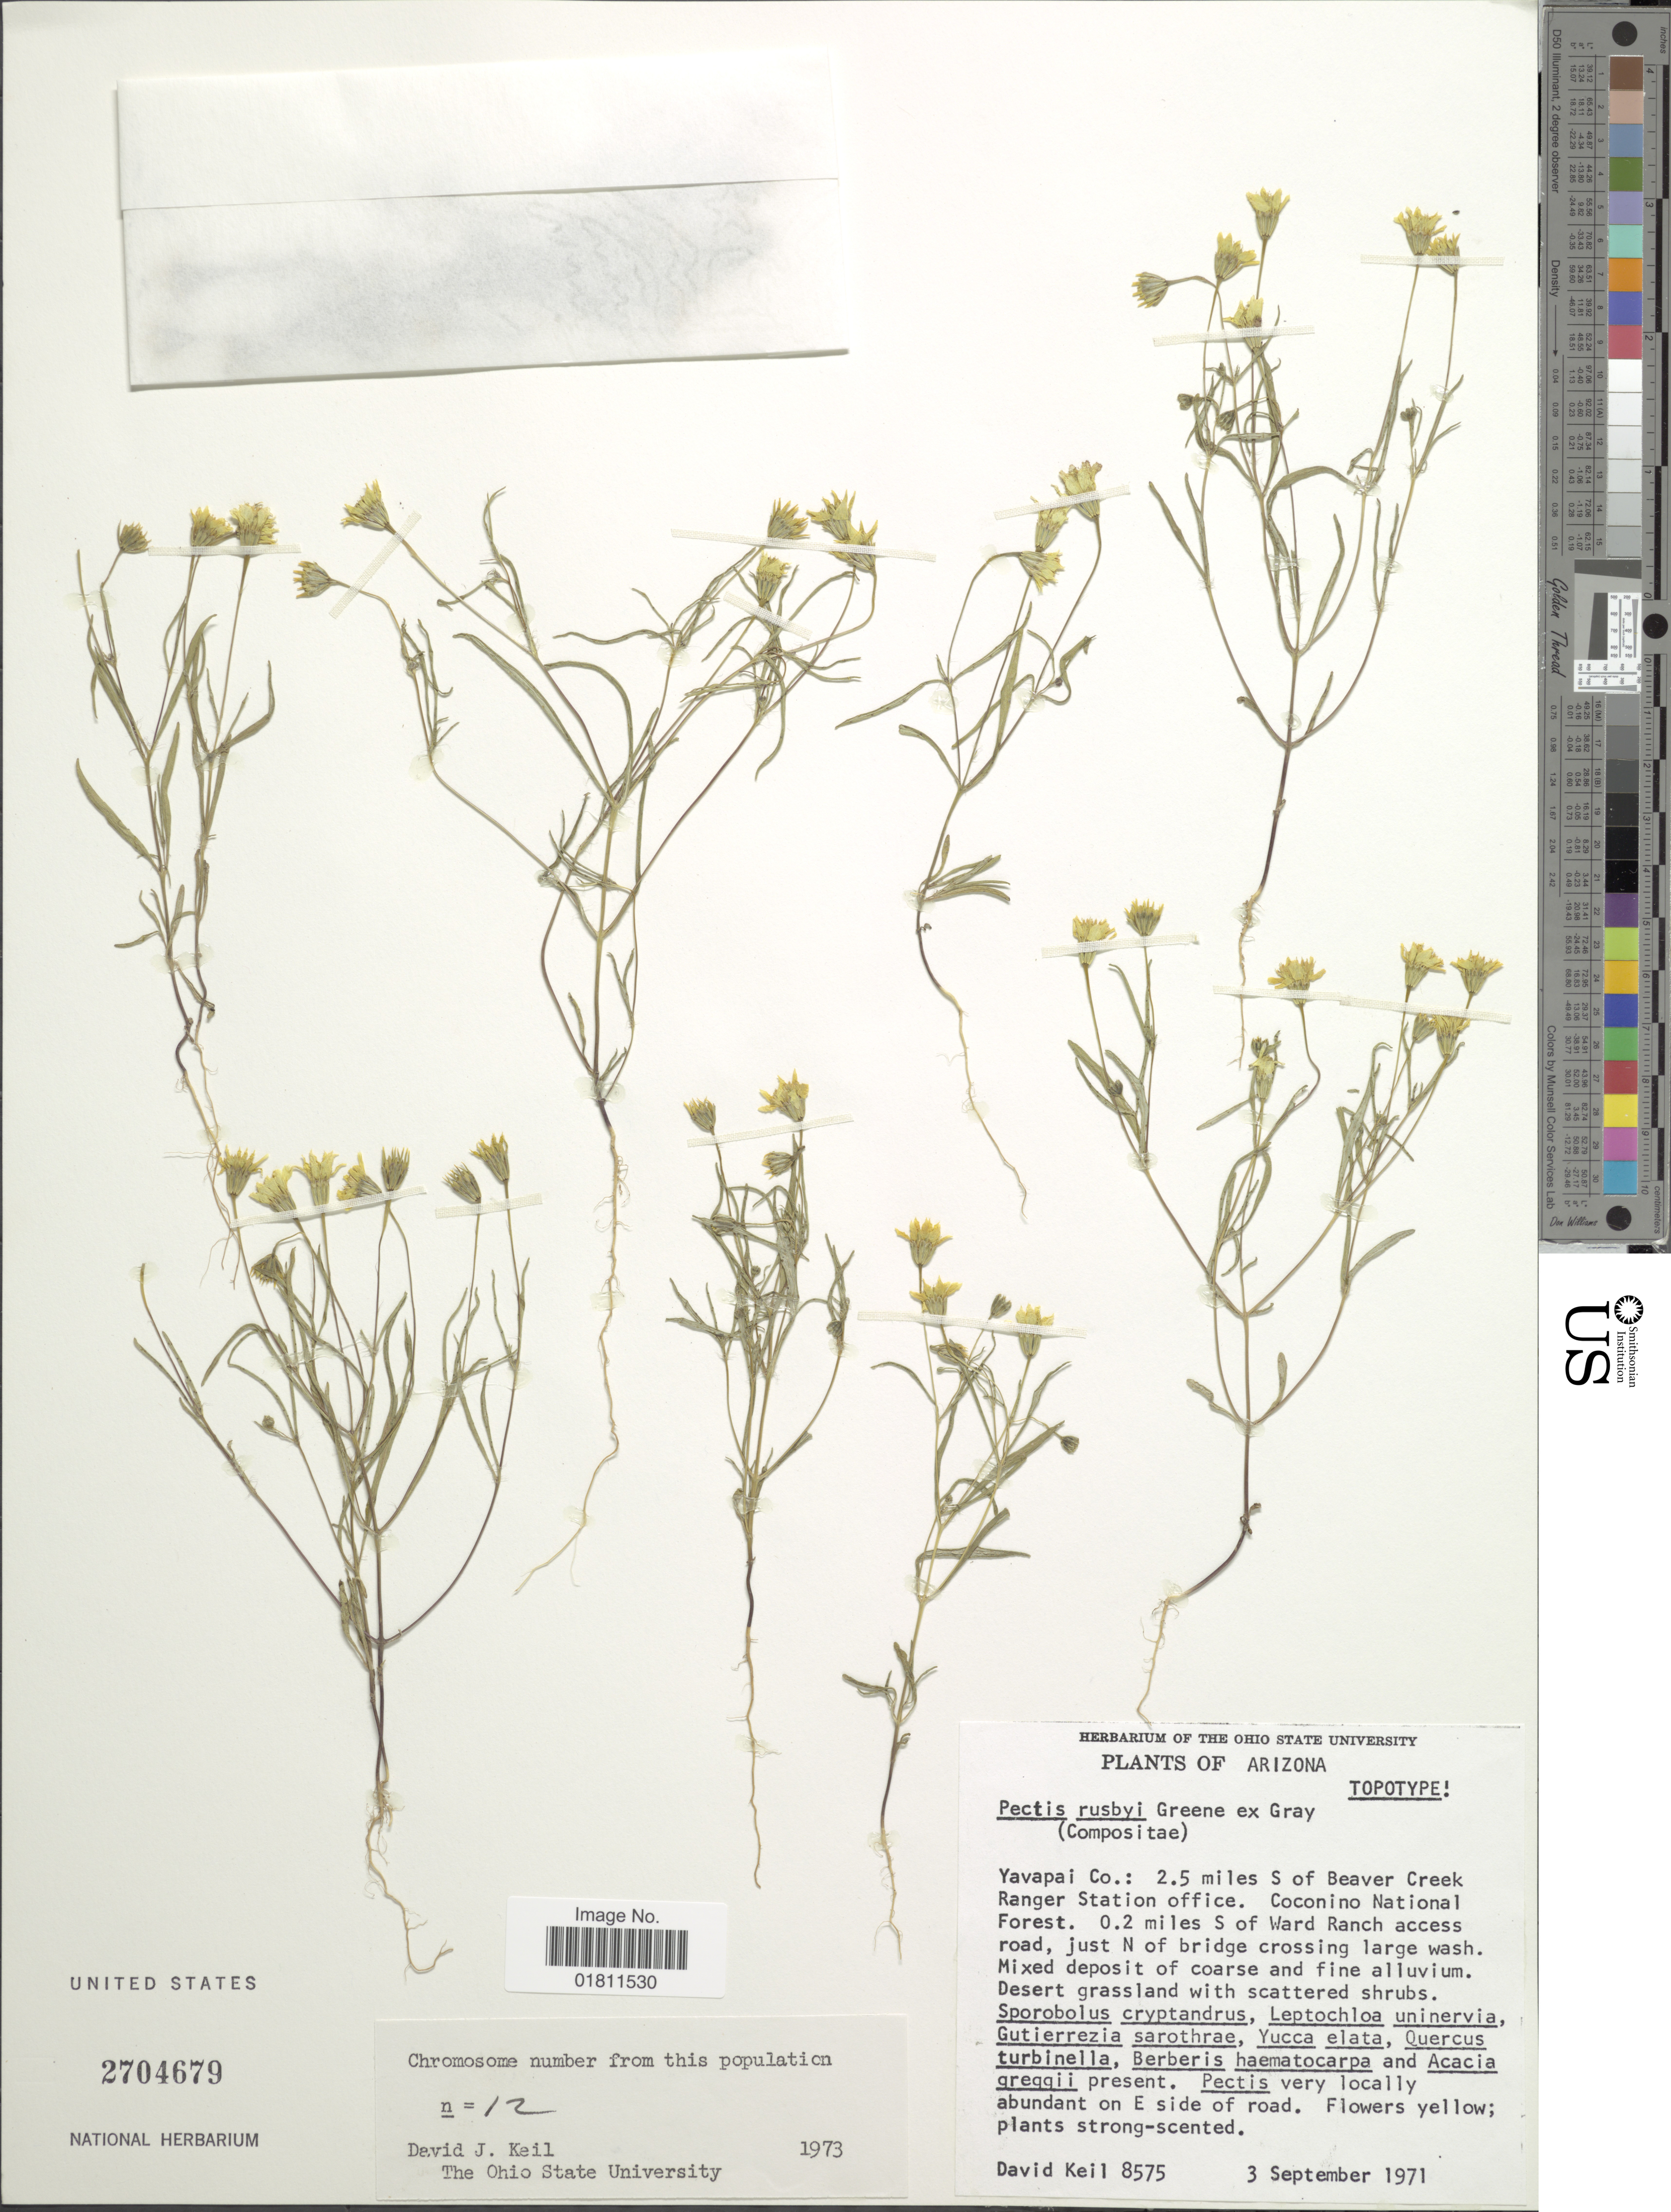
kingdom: Plantae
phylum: Tracheophyta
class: Magnoliopsida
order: Asterales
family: Asteraceae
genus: Pectis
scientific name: Pectis rusbyi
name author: Greene ex A. Gray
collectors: D. J. Keil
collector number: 8575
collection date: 1971-09-03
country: United States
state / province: Arizona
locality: Arizona. Yavapai Co.: 2.5 miles S of Beaver Creek Ranger Station office. Coconino National Forest. 0.2 miles S of Ward Ranch access road, just N of bridge crossing large wash.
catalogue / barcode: US 2704679